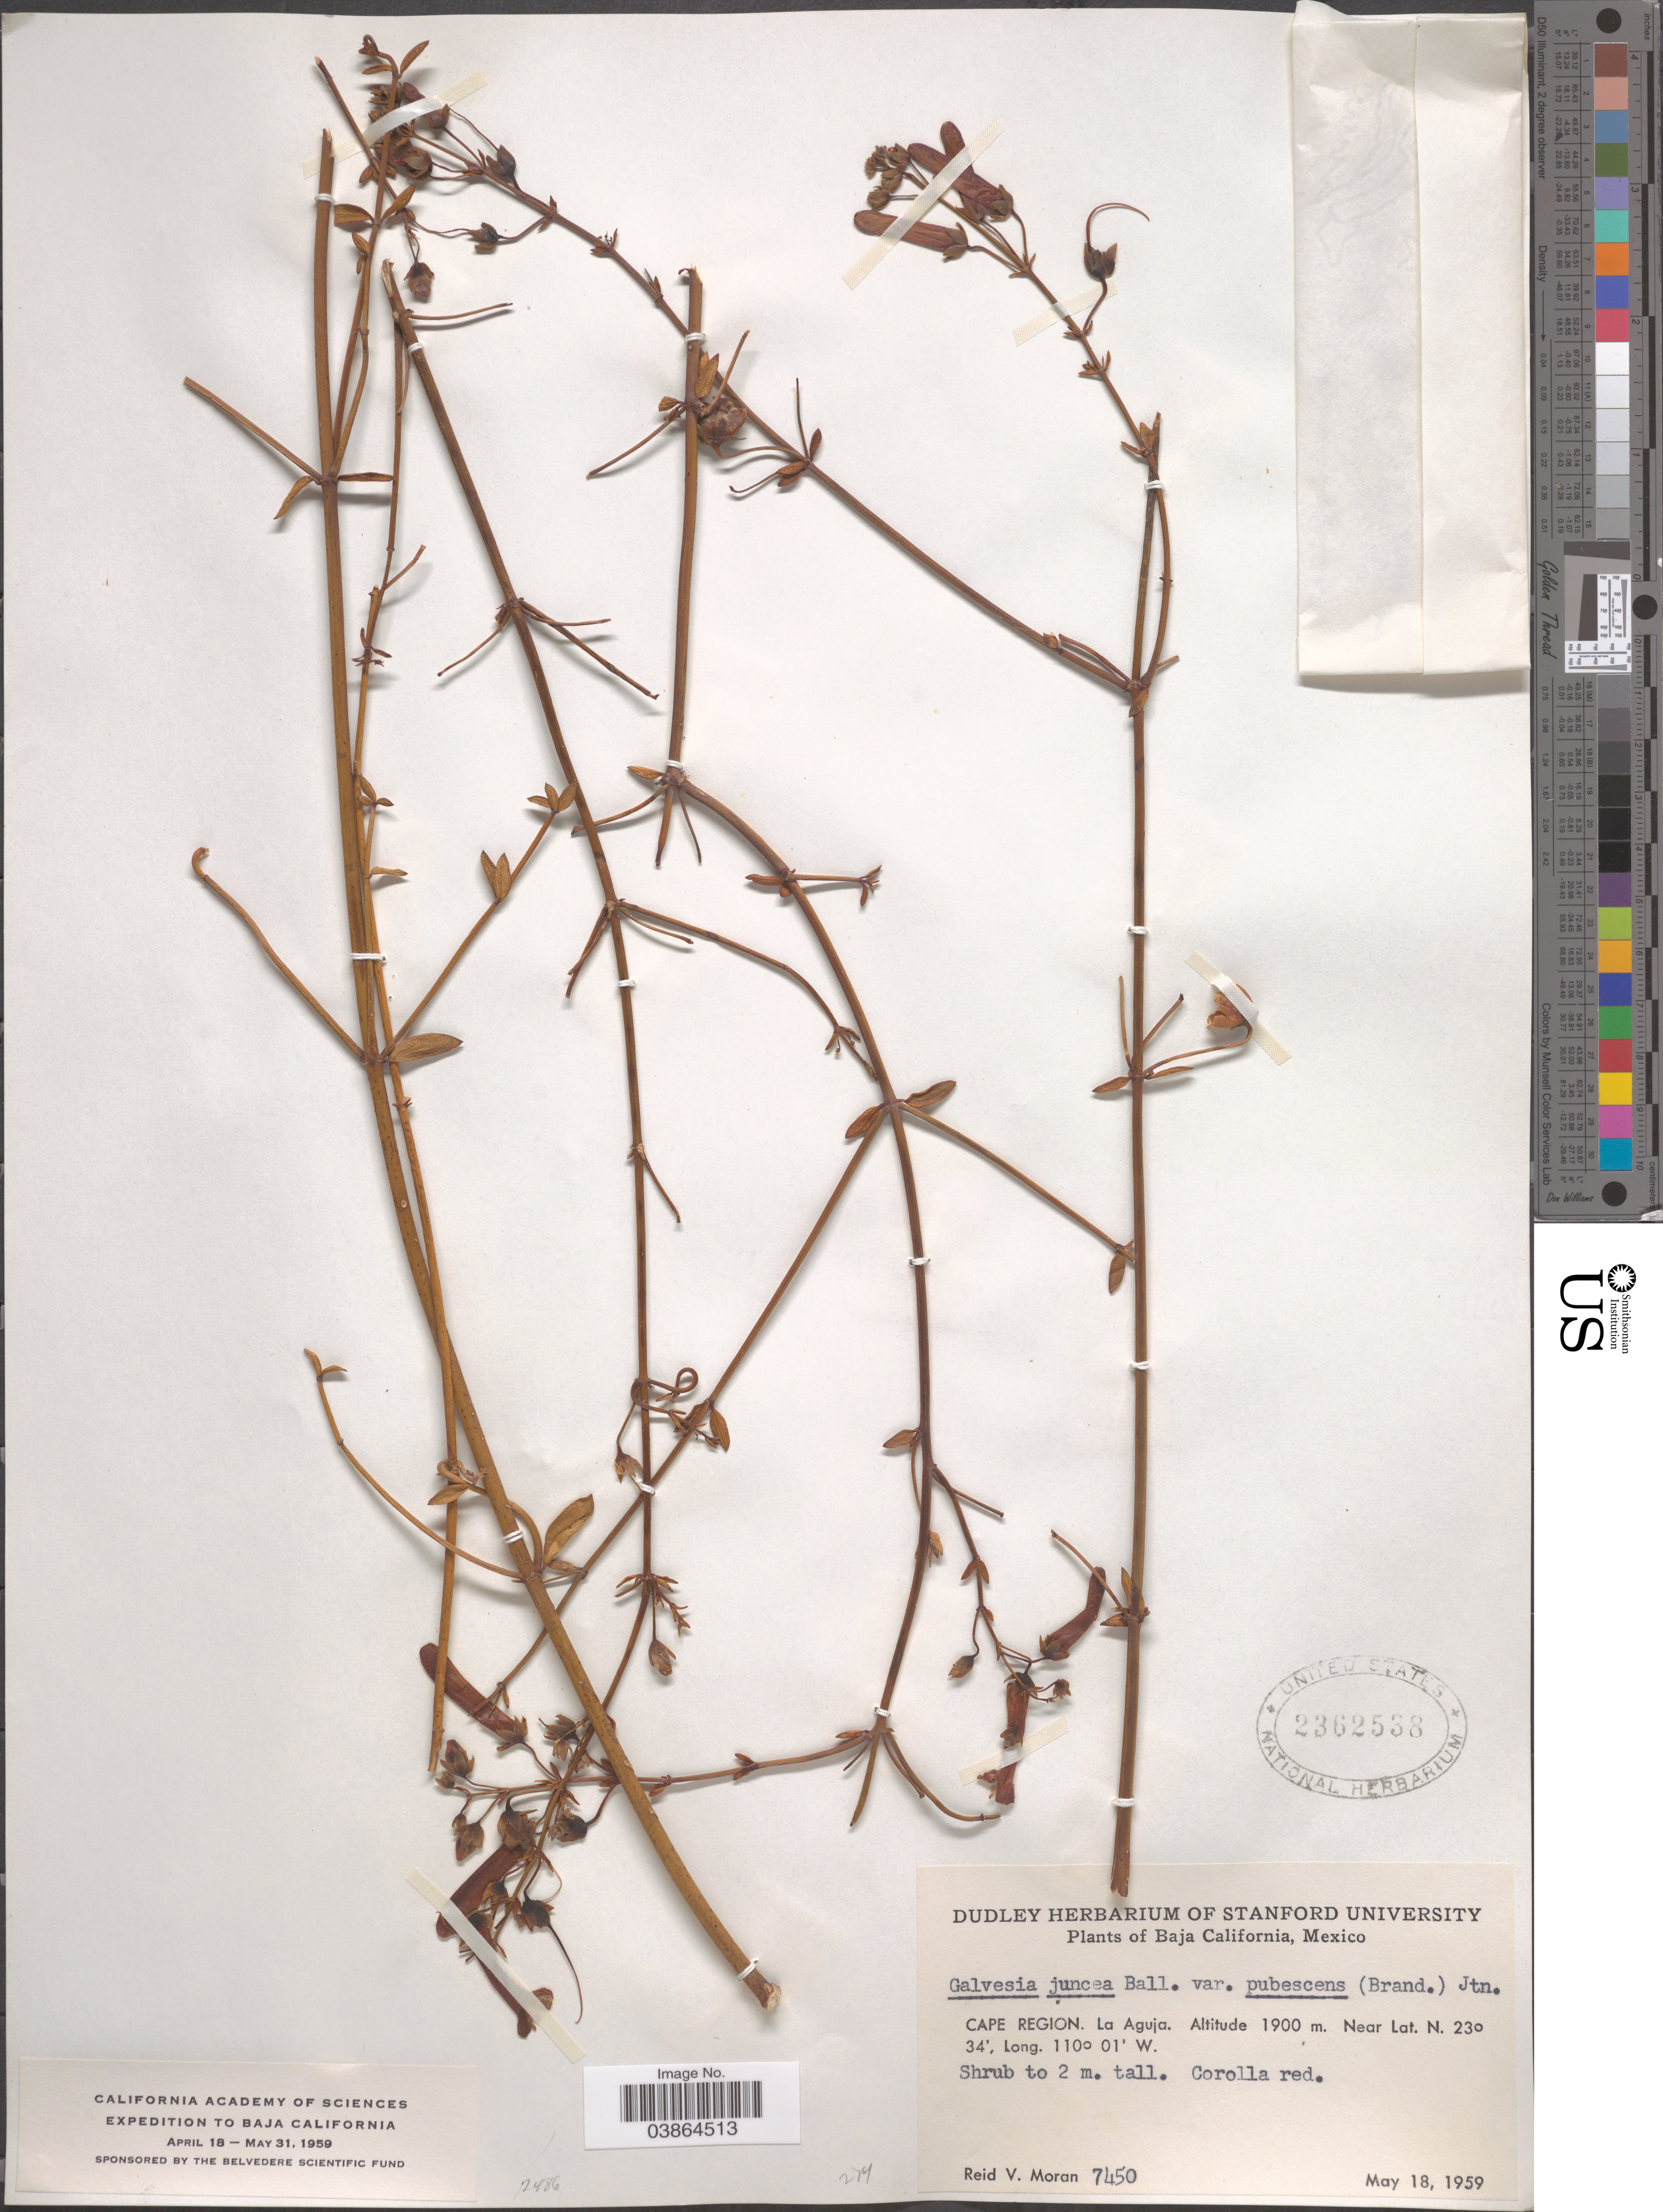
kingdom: Plantae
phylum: Tracheophyta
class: Magnoliopsida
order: Lamiales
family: Plantaginaceae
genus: Gambelia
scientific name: Gambelia juncea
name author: (Benth.) D.A. Sutton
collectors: R. V. Moran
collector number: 7450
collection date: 1959-05-18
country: Mexico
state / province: Baja California Sur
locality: Cape Region. La Aguja.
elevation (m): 1900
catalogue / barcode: US 2362538